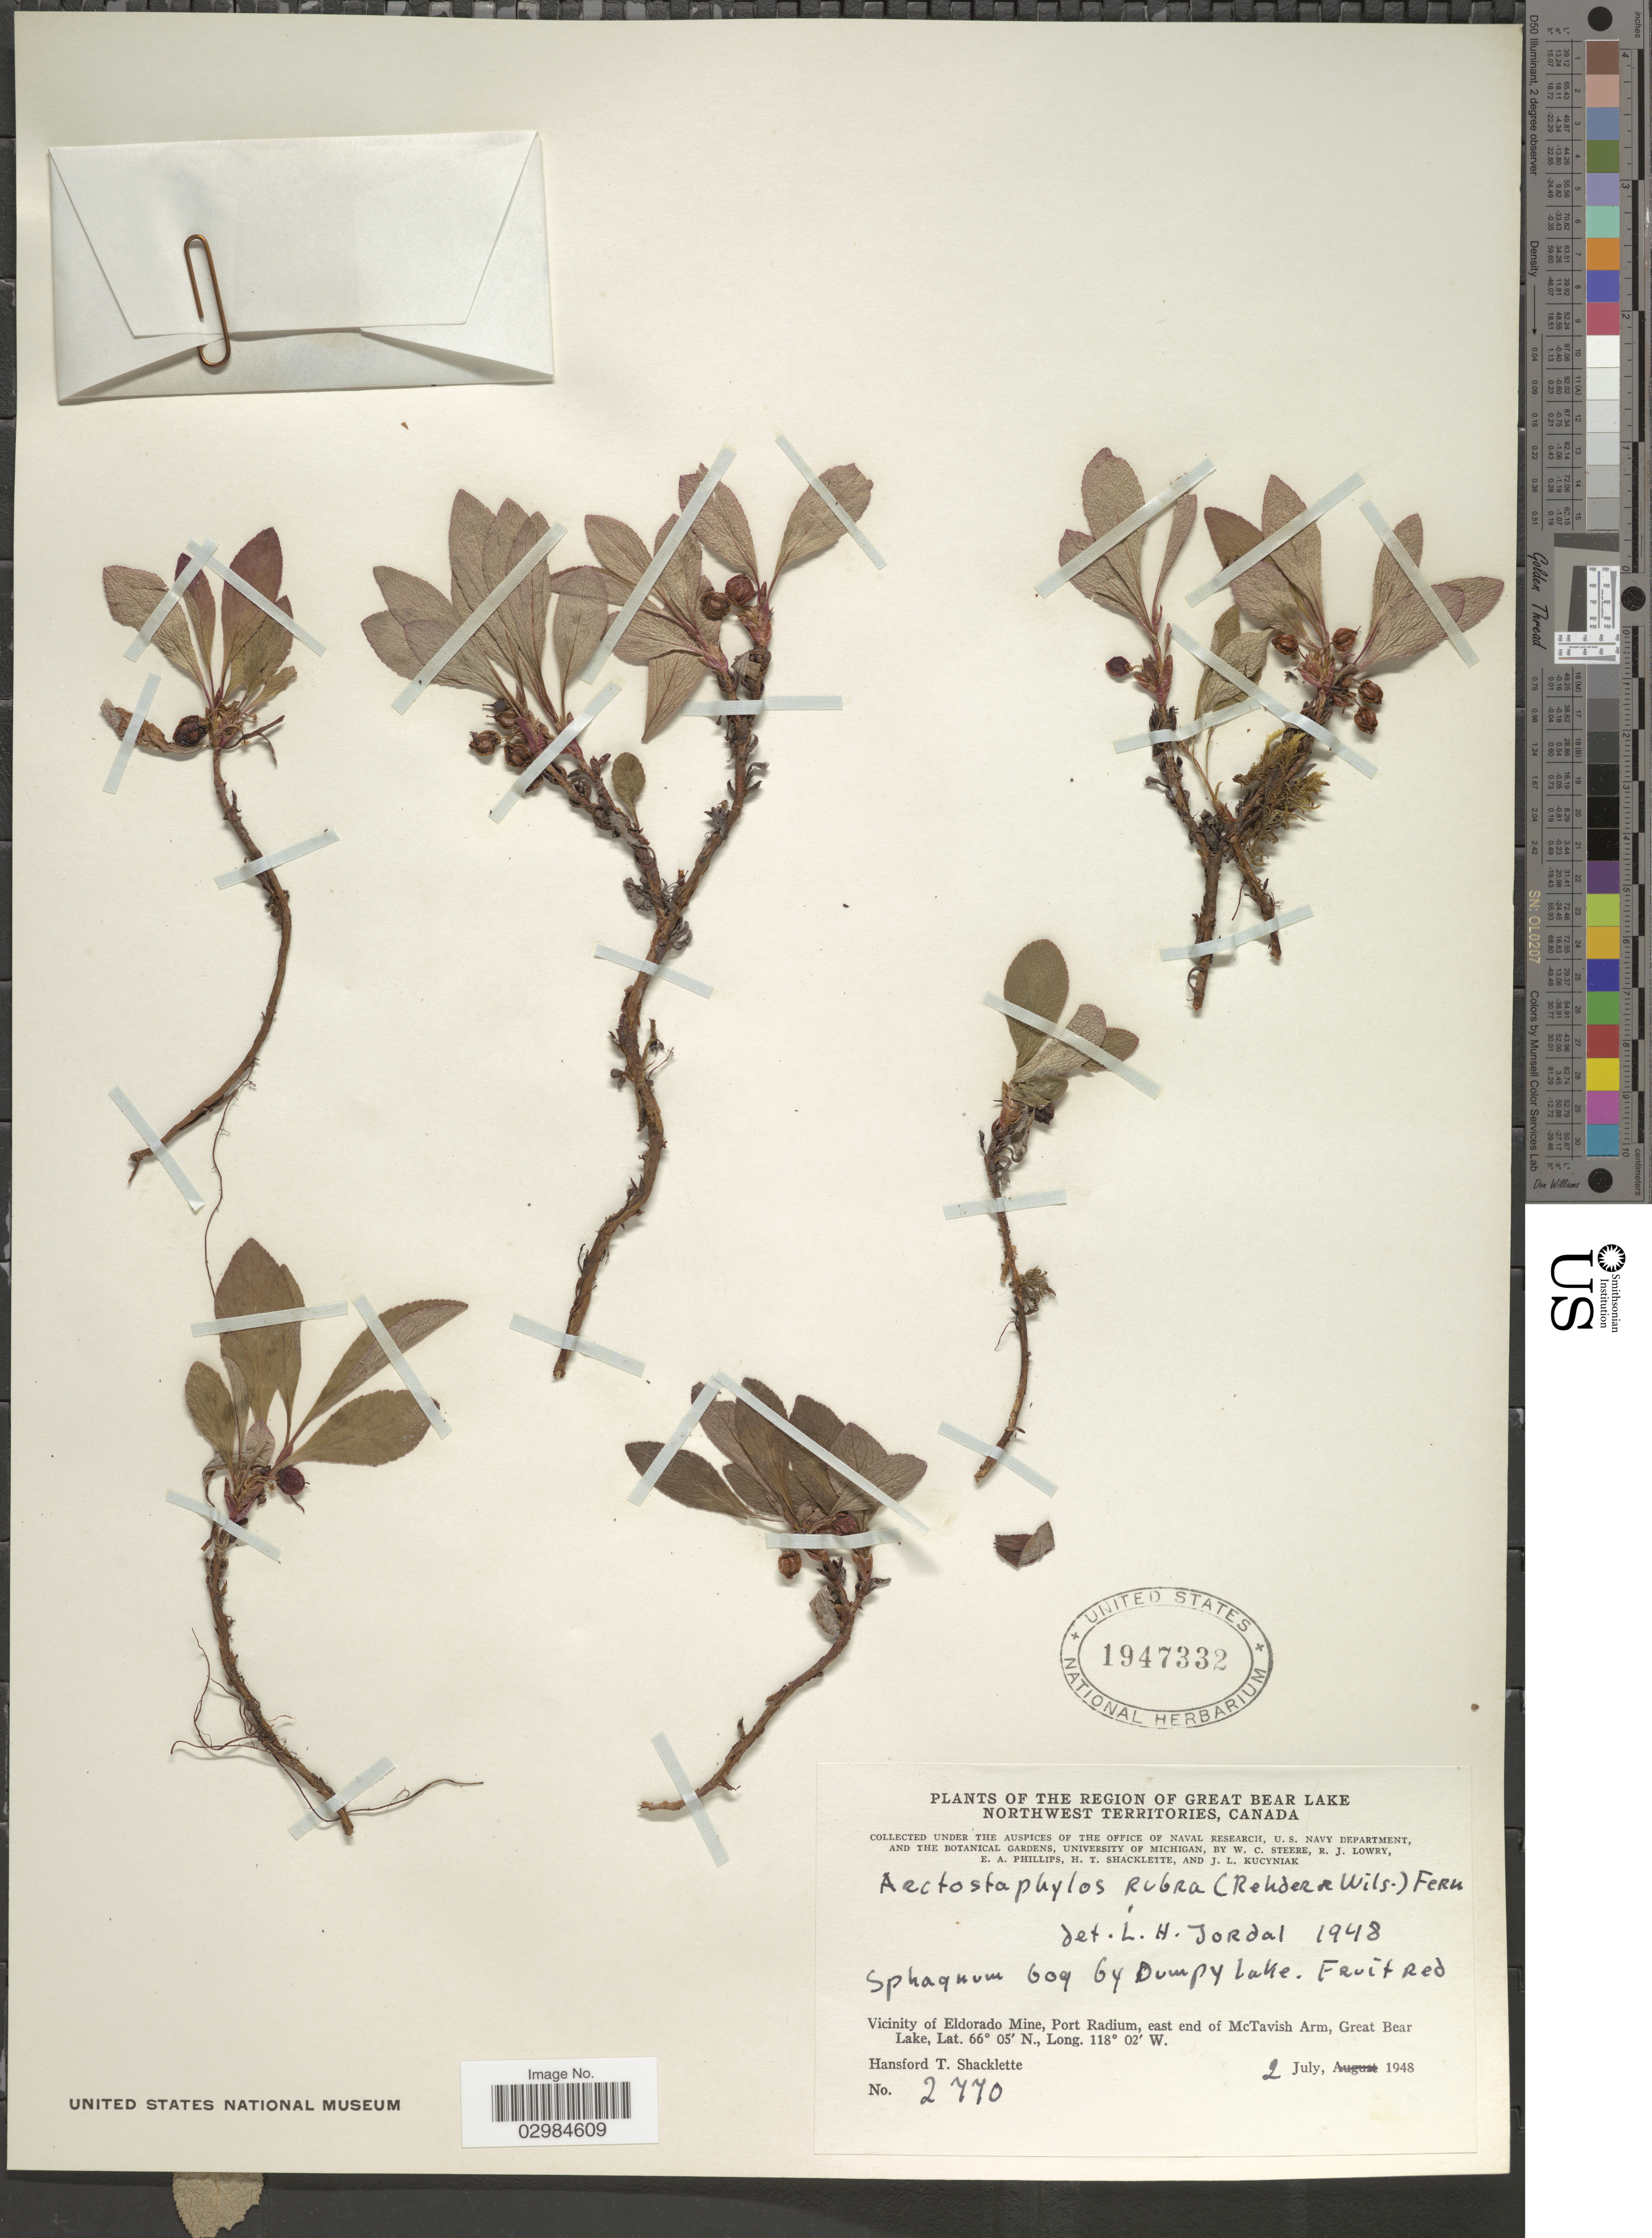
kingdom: Plantae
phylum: Tracheophyta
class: Magnoliopsida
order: Ericales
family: Ericaceae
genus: Arctostaphylos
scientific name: Arctostaphylos rubra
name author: (Rehder & E.H. Wilson) Fernald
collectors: H. Shacklette, W. C. Steere, R. Lowry, E. Phillips & et al.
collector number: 2770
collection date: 1948-07-02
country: Canada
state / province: Northwest Territories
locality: The Region of Great Bear Lake Northwest Territories. Vicinity of Eldorado Mine, Port Radium, east end of McTavish Arm, Great Bear Lake.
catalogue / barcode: US 1947332